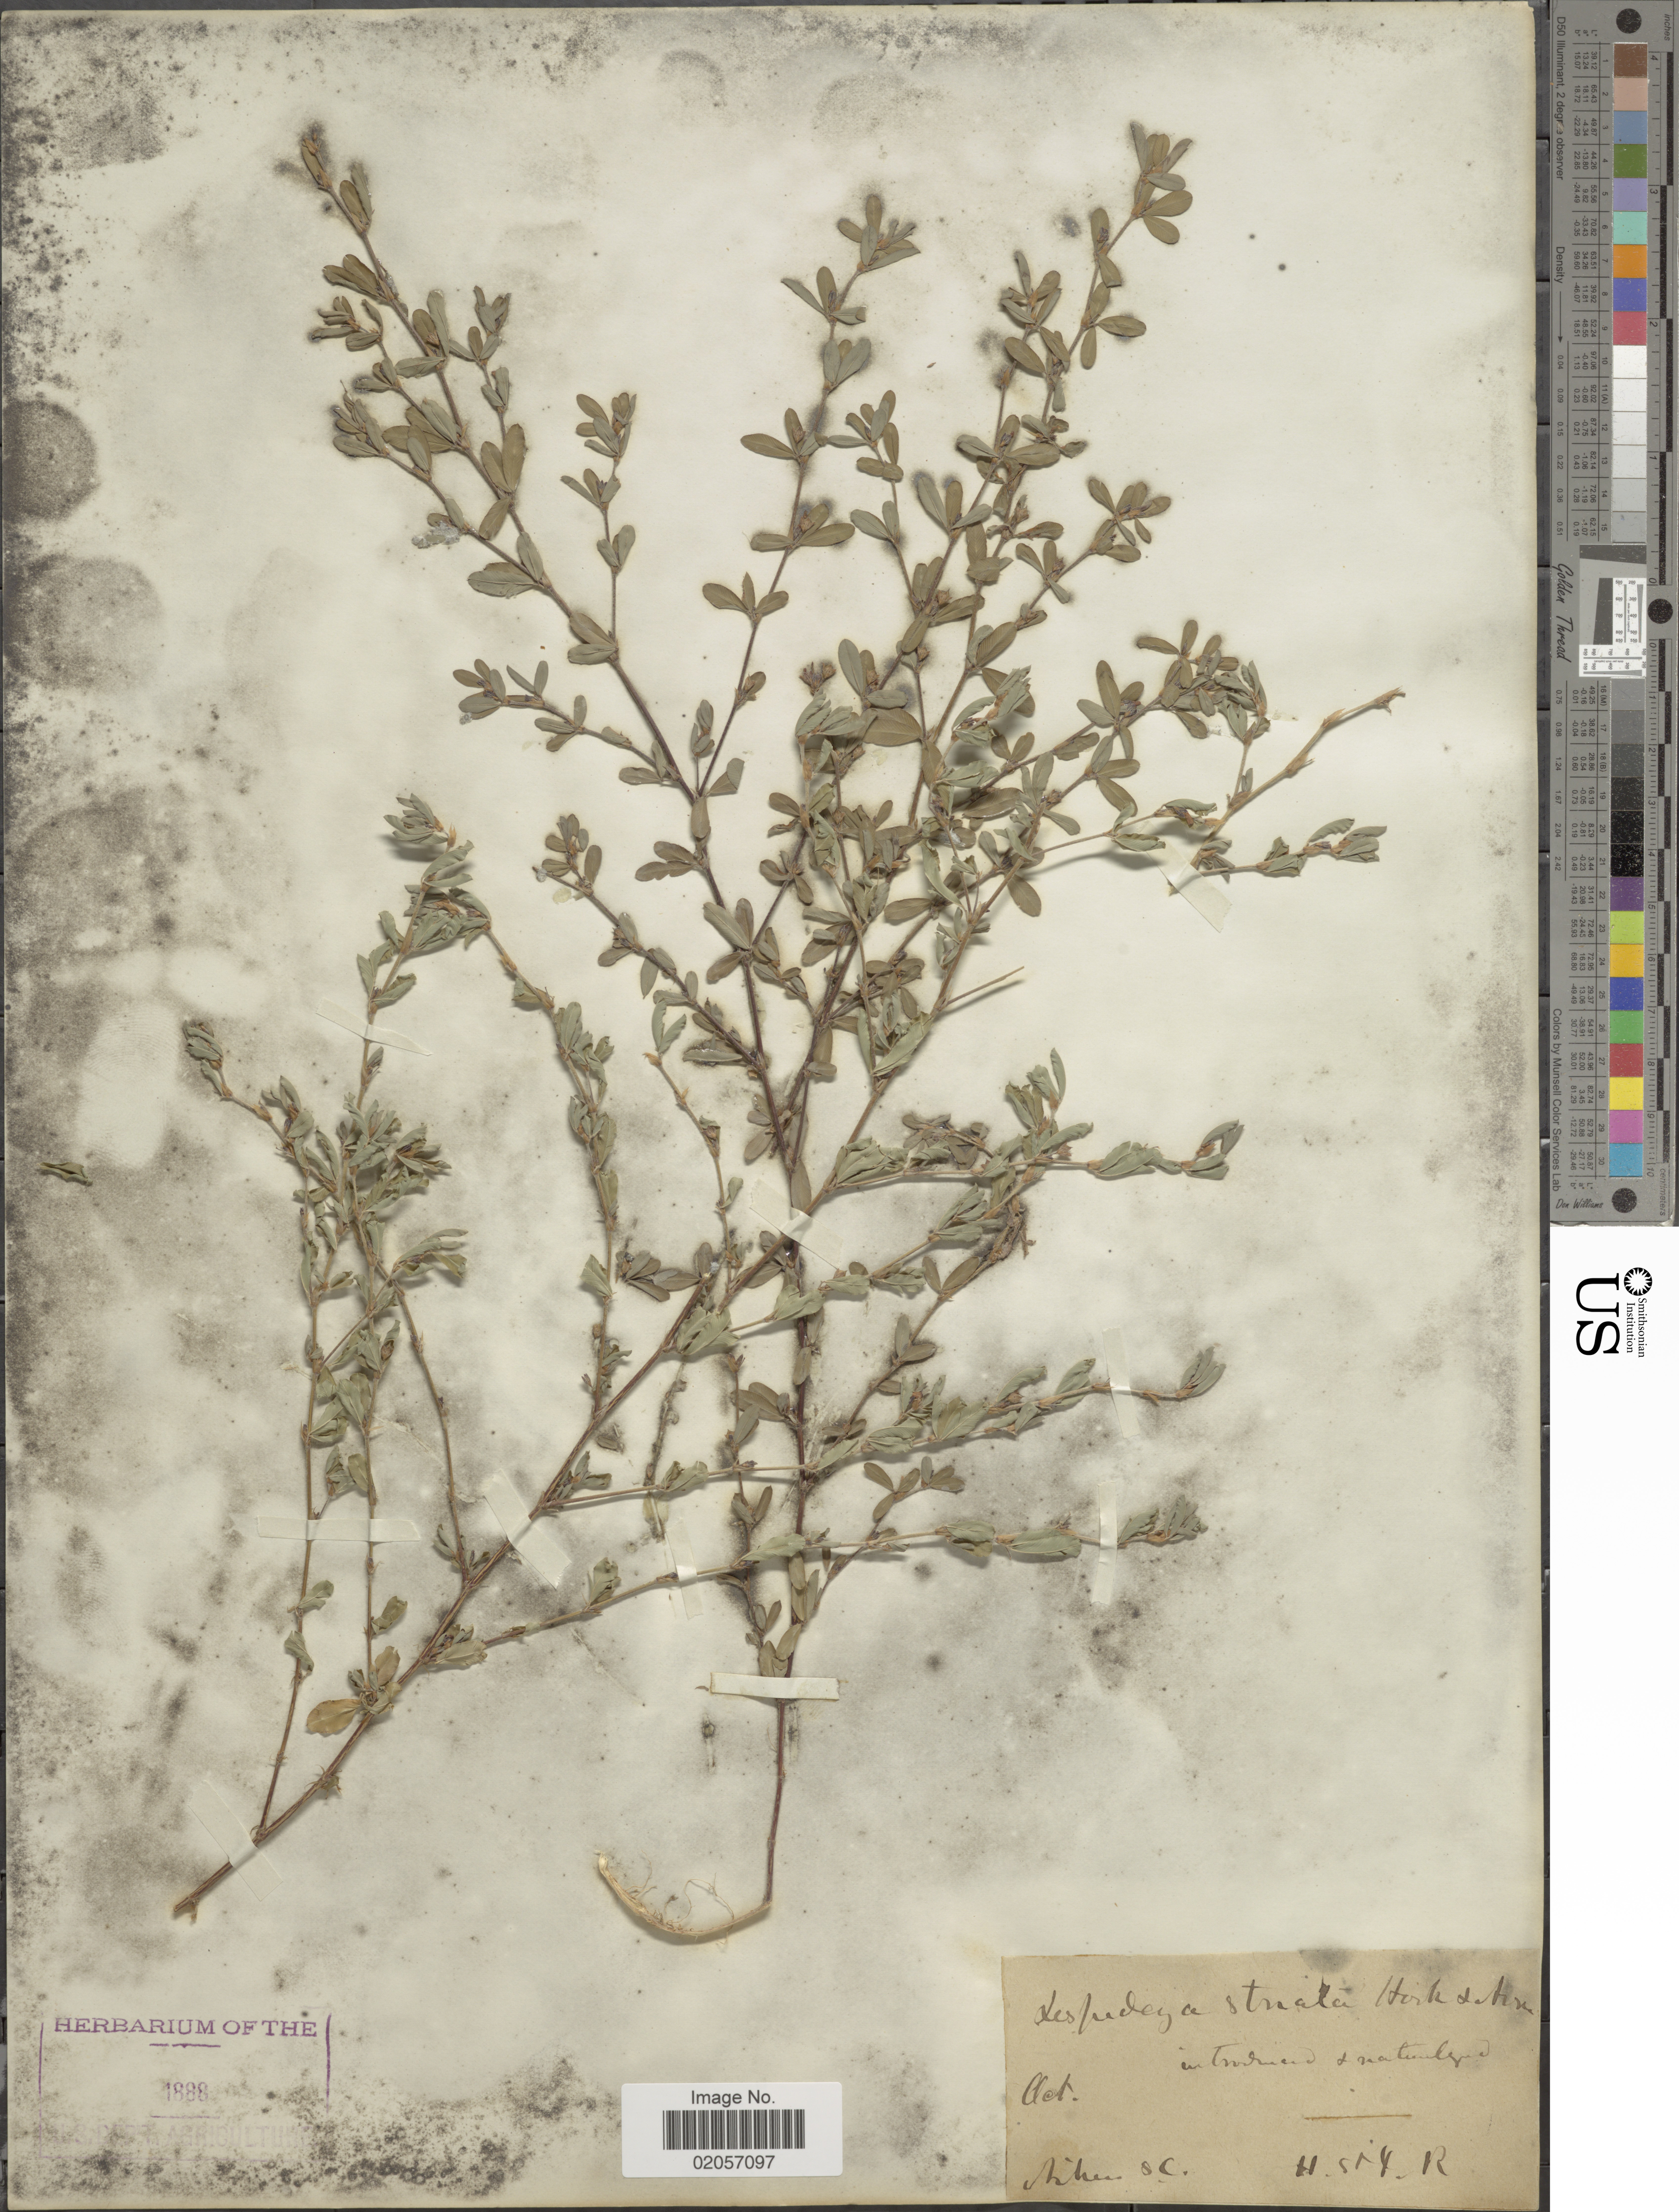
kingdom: Plantae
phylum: Tracheophyta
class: Magnoliopsida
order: Fabales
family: Fabaceae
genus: Kummerowia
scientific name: Kummerowia striata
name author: (Thunb.) Schindl.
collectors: H. S. R.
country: United States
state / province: South Carolina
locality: Aiken S.C. Introduced + naturalized